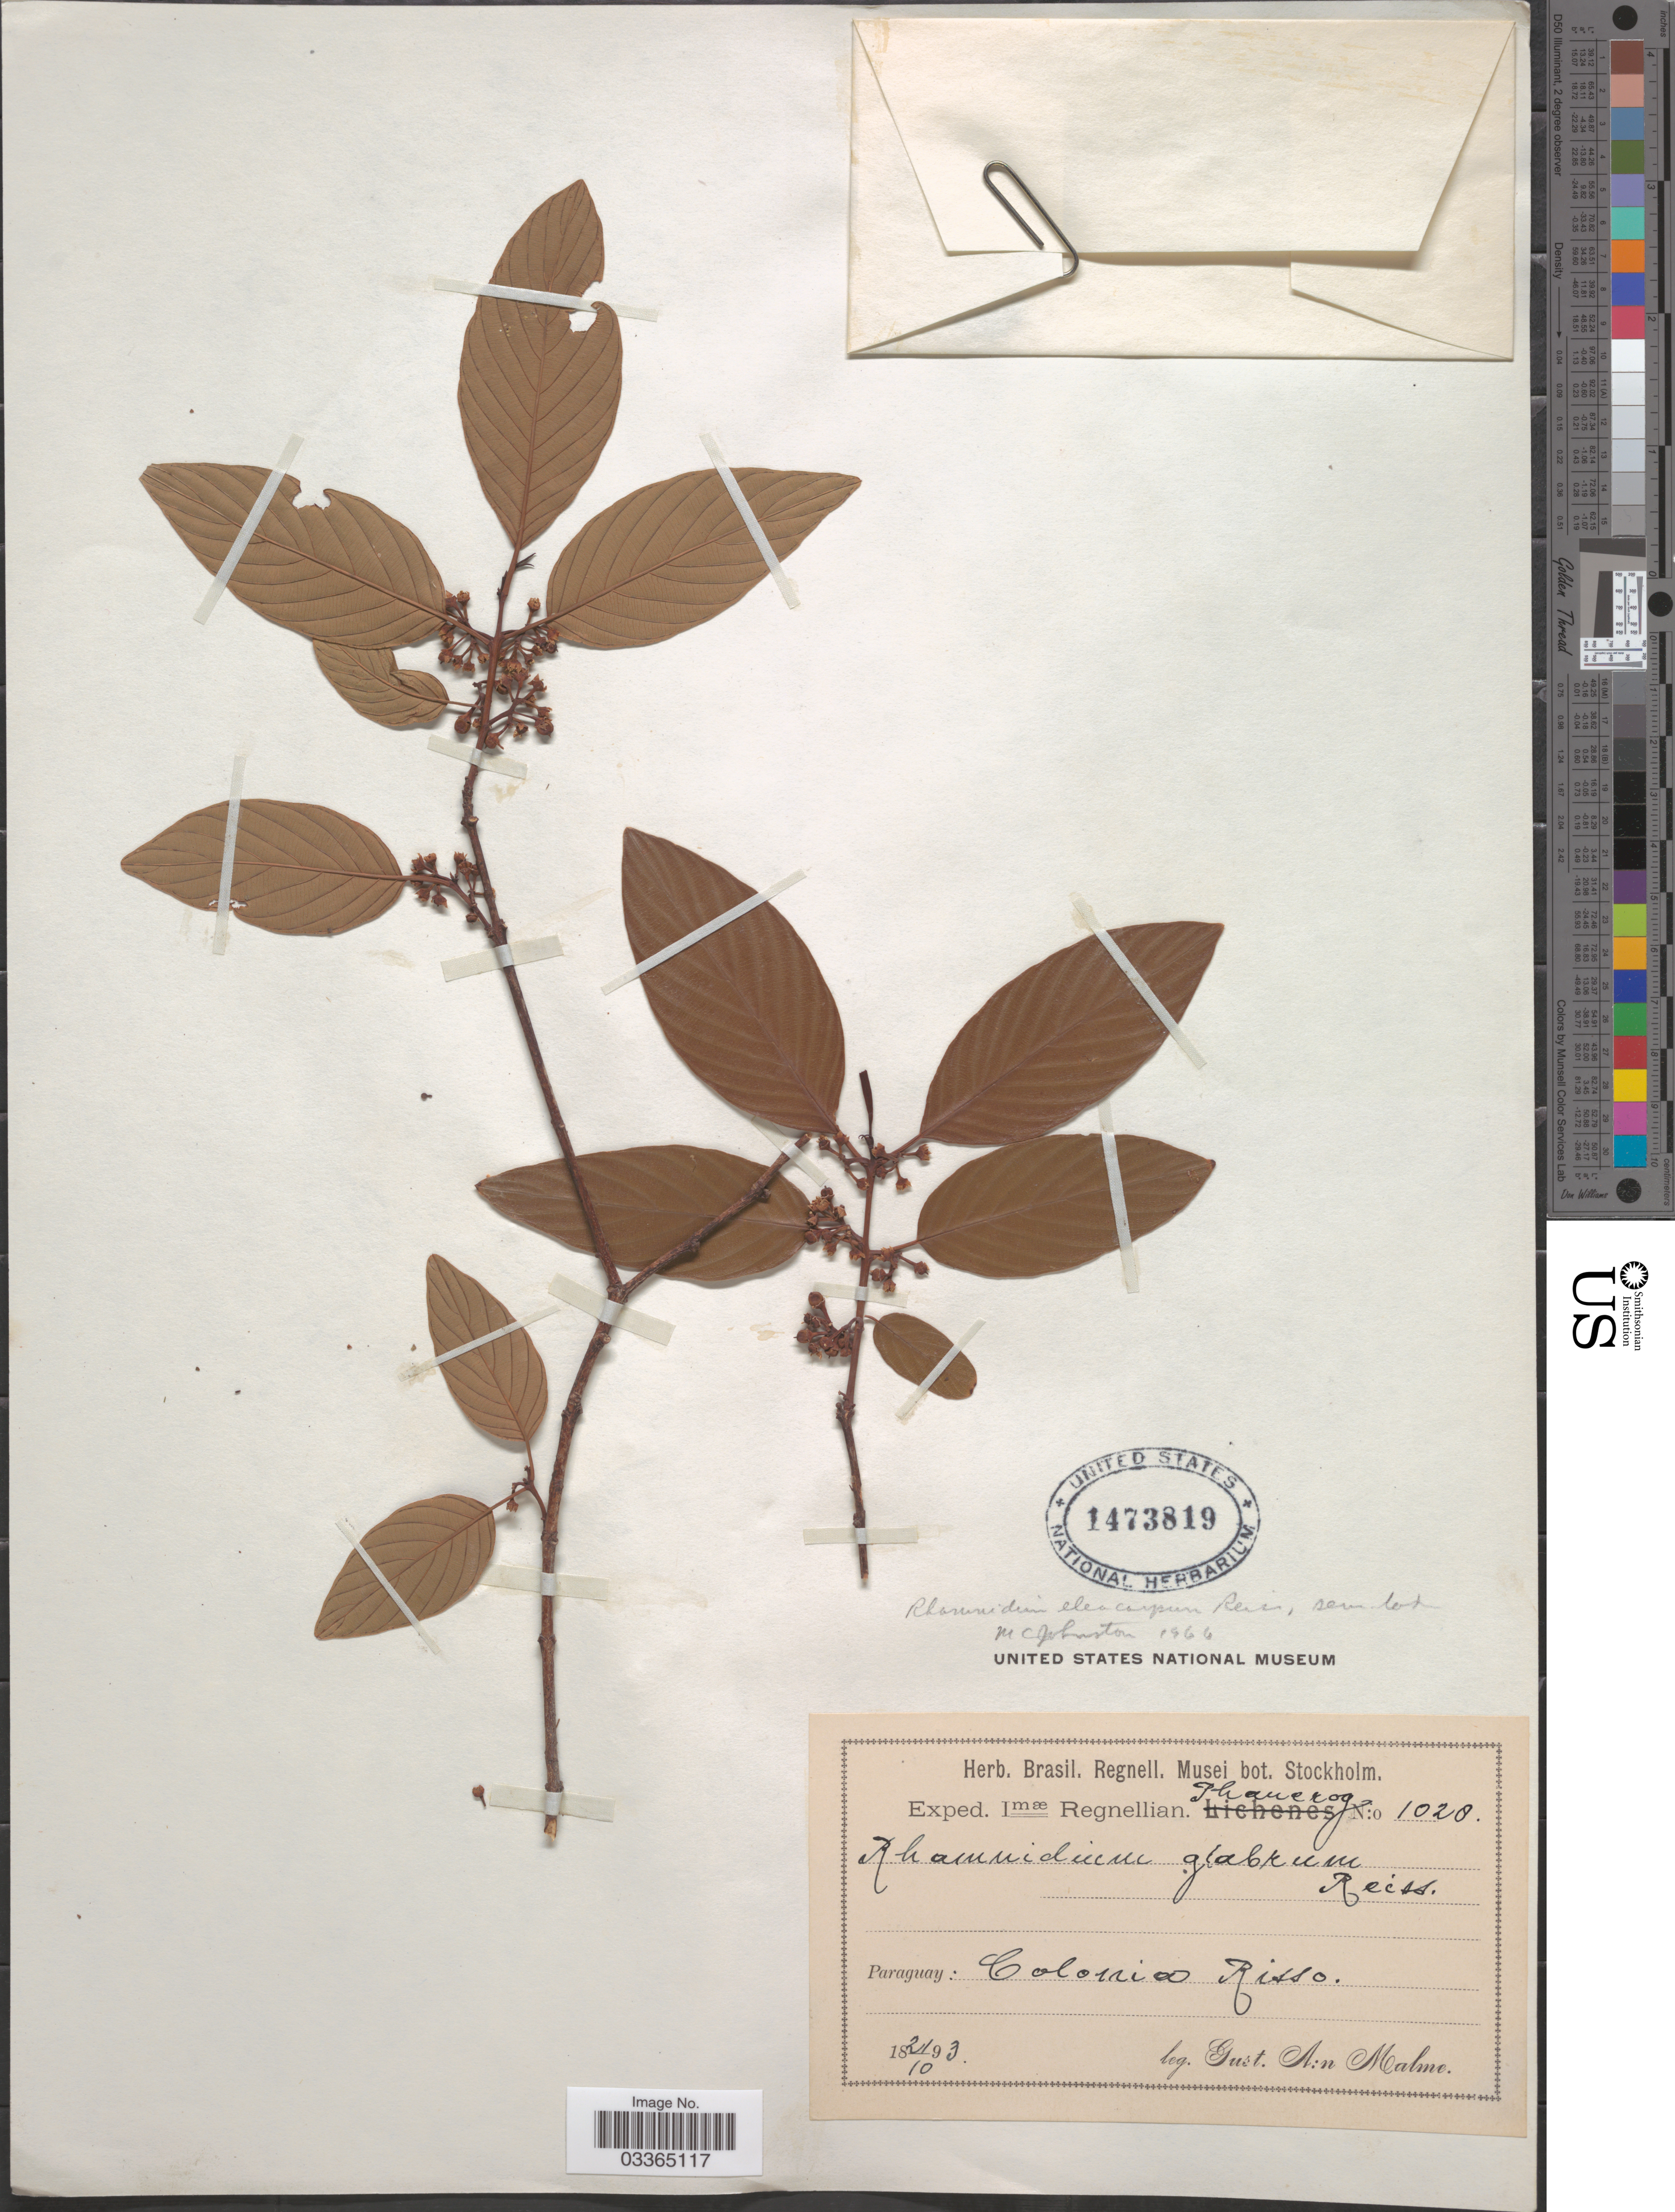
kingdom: Plantae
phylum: Tracheophyta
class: Magnoliopsida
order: Rosales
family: Rhamnaceae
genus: Rhamnidium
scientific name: Rhamnidium elaeocarpum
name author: Reissek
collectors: G. O. A. Malme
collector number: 1028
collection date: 1893-10-21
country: Paraguay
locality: Colonia Risso.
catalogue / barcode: US 1473819